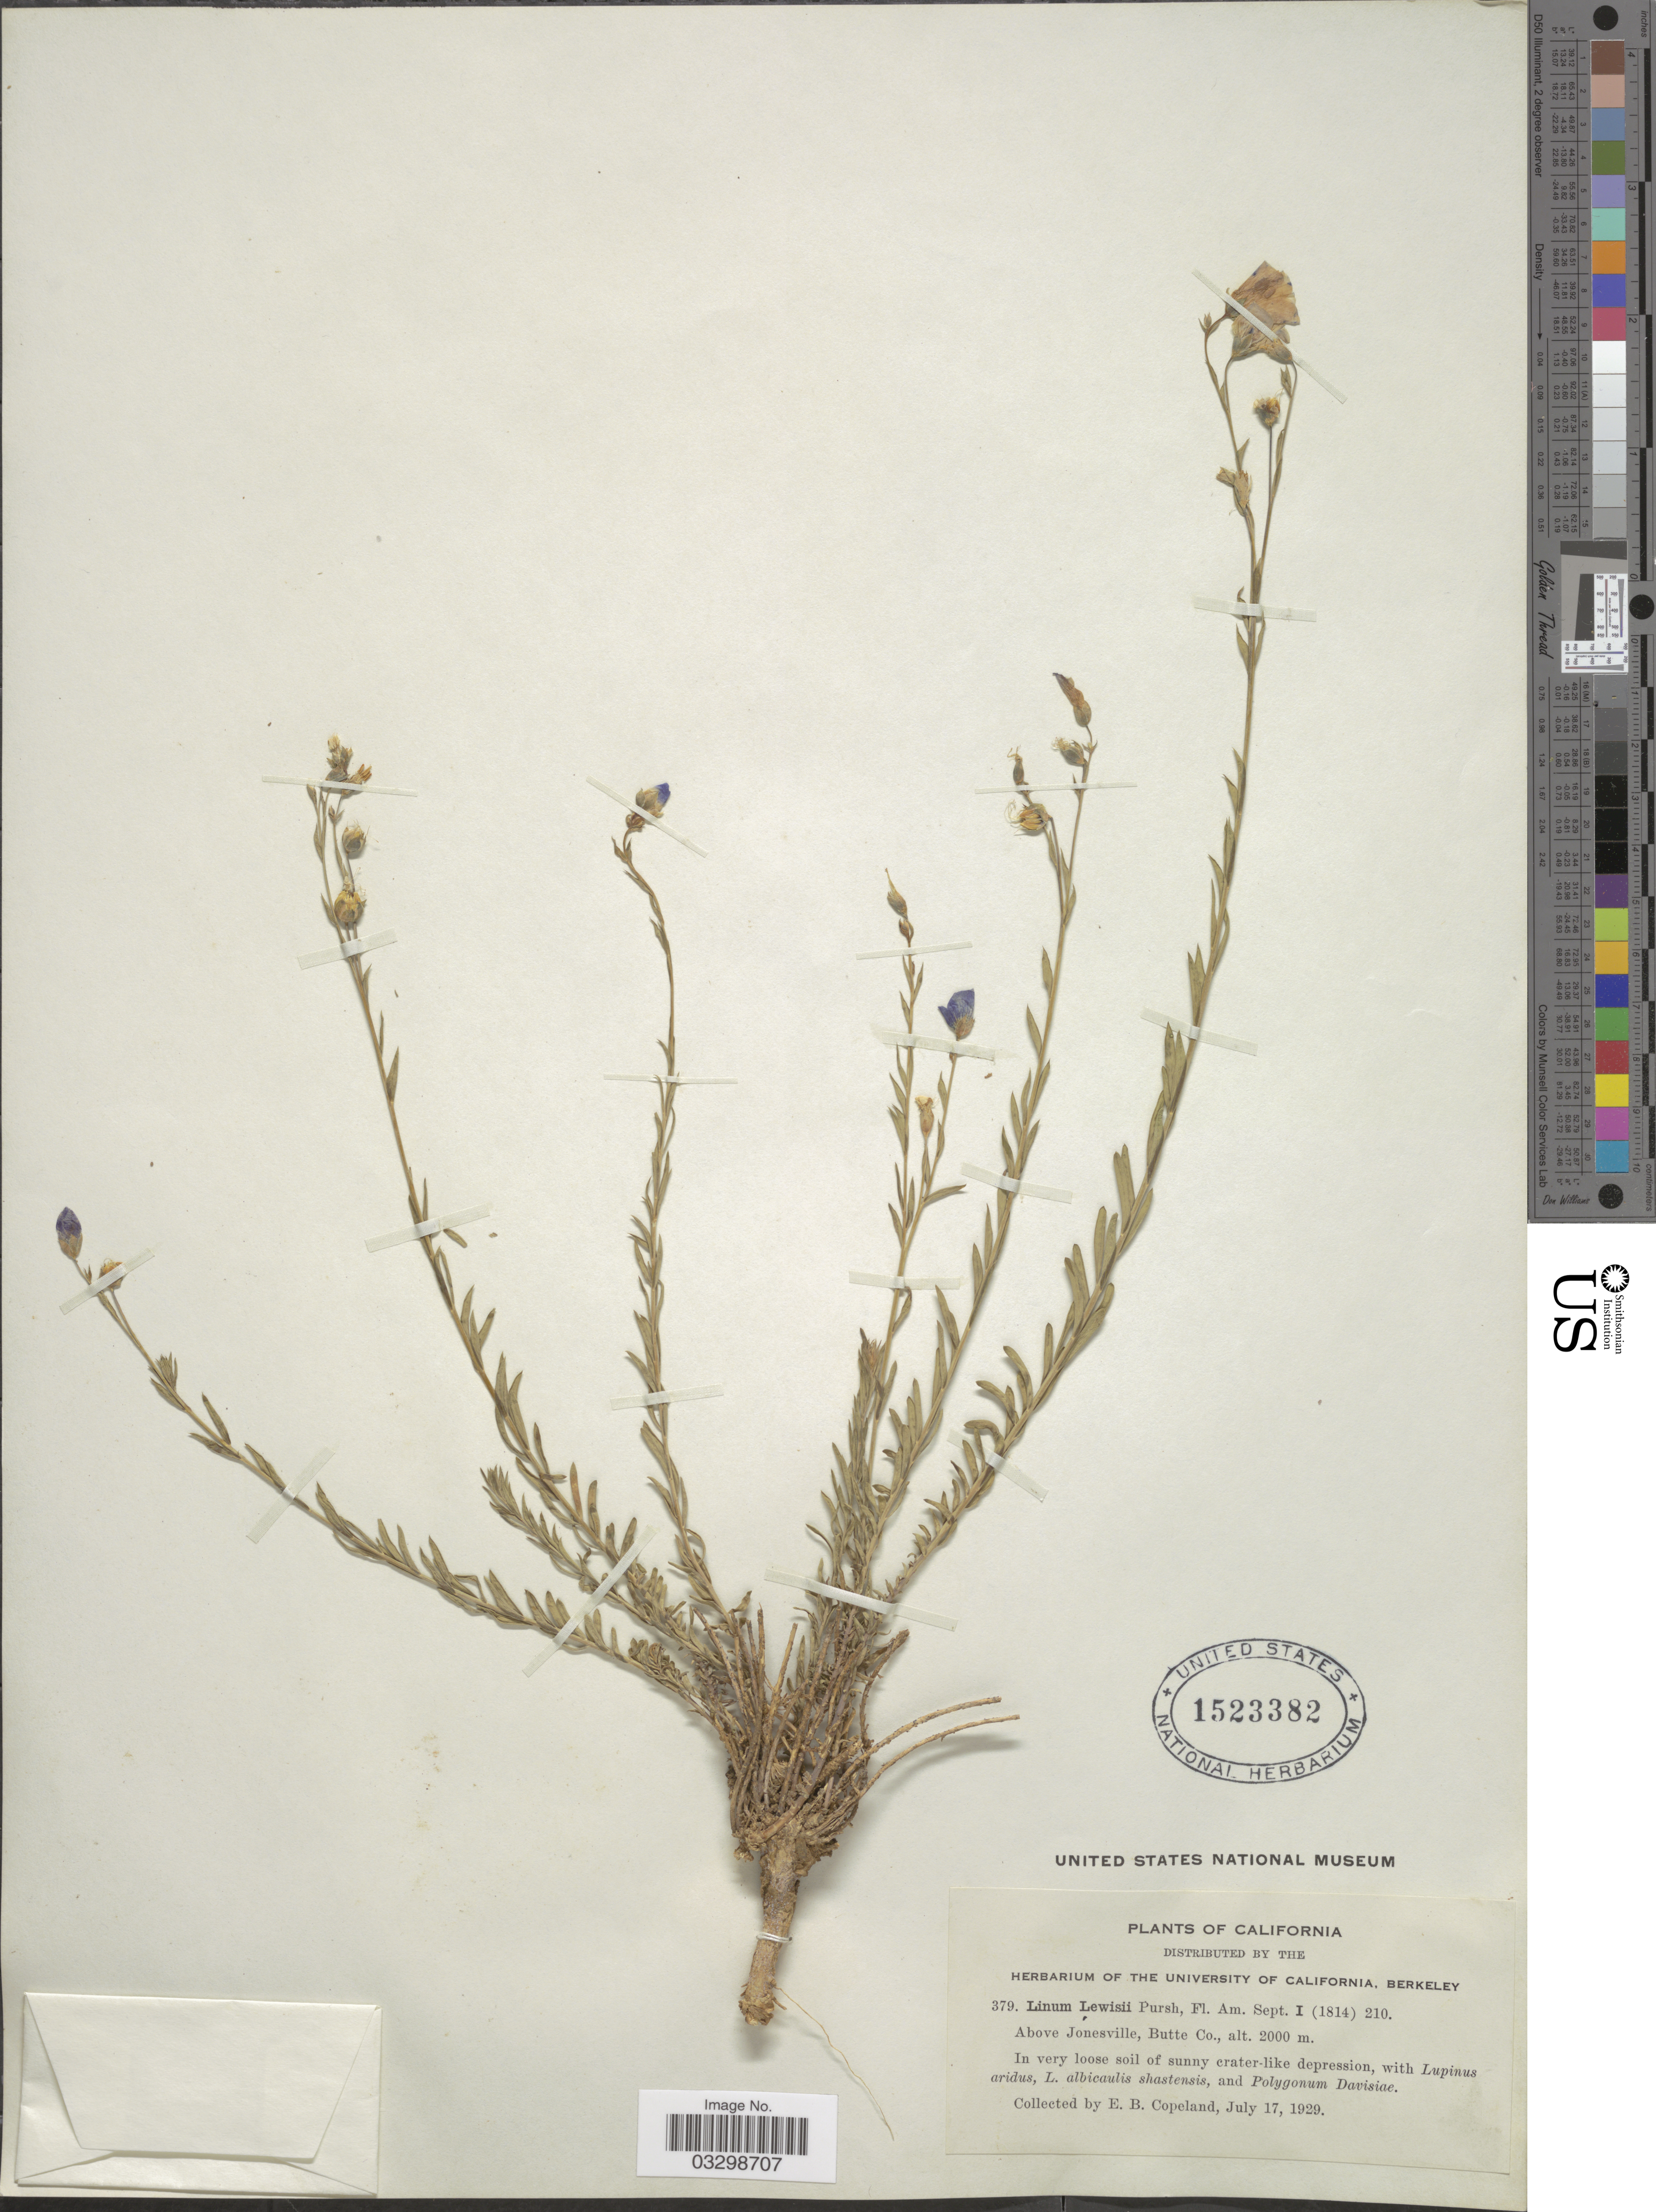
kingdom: Plantae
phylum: Tracheophyta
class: Magnoliopsida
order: Malpighiales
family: Linaceae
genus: Linum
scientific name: Linum lewisii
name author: Pursh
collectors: E. B. Copeland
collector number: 379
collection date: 1929-07-17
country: United States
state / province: California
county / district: Butte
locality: Above Jonesville, Butte Co.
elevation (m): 2000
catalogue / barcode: US 1523382